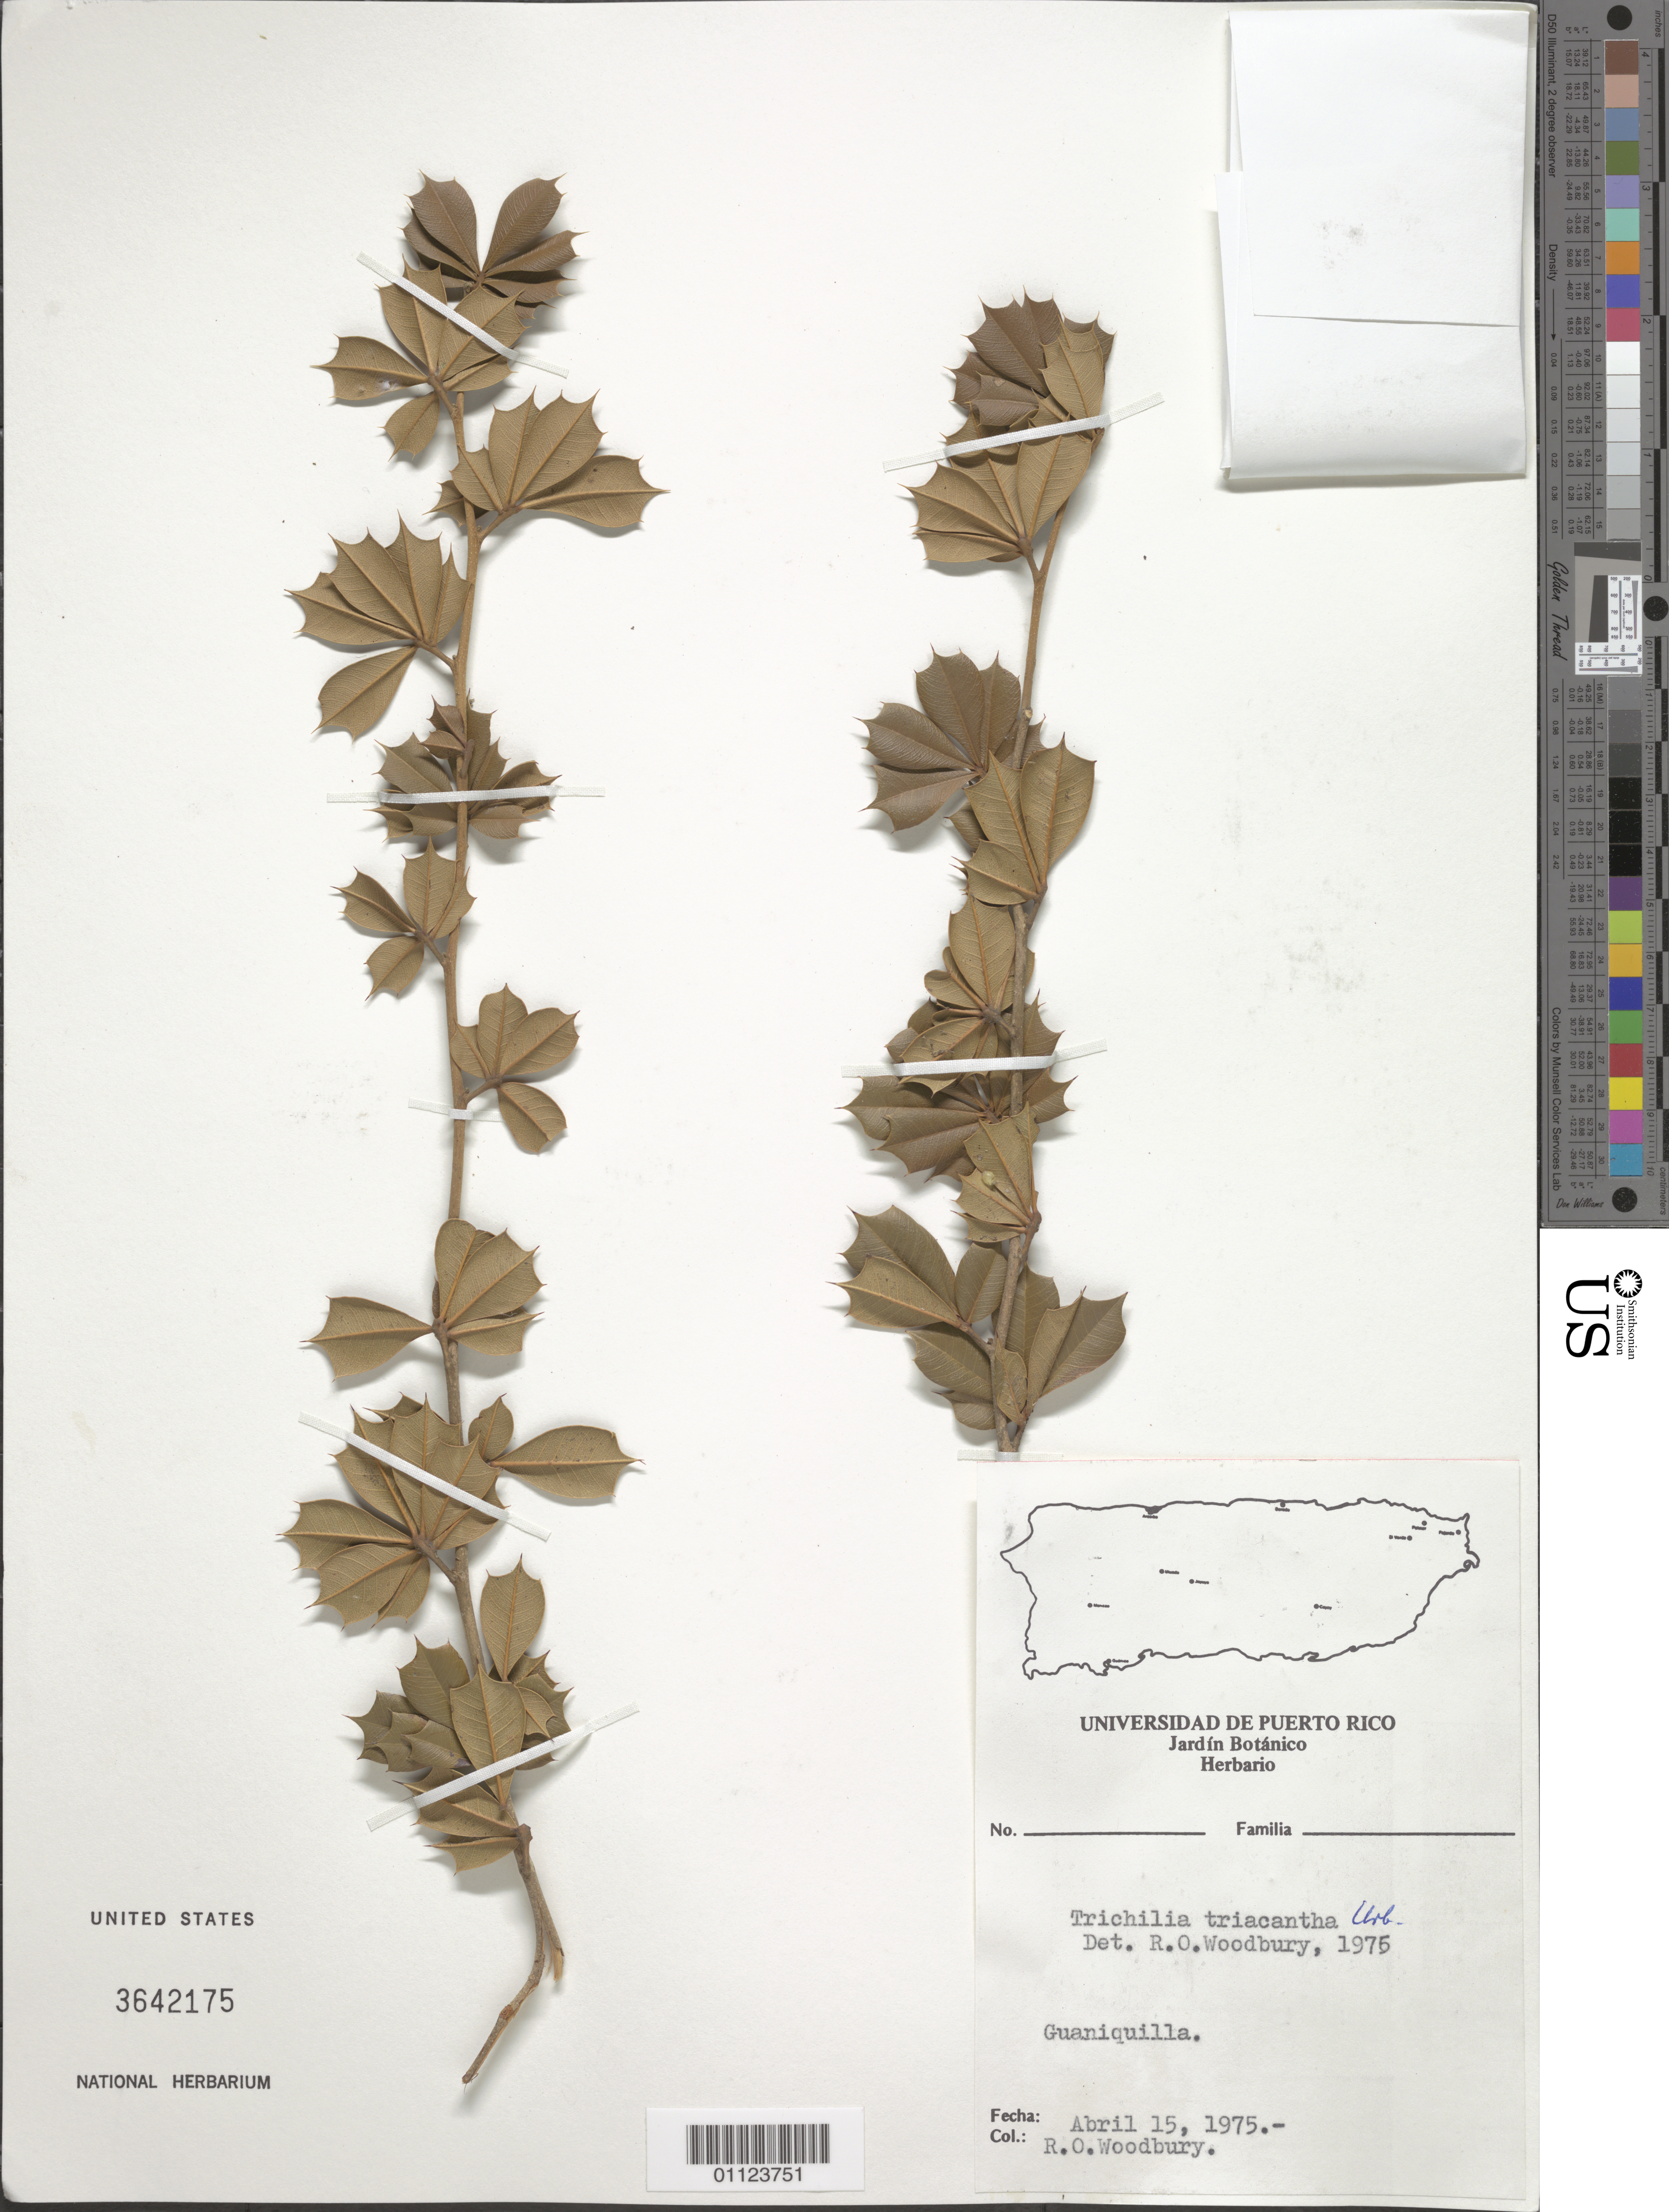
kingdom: Plantae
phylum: Tracheophyta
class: Magnoliopsida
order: Sapindales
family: Meliaceae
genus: Trichilia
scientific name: Trichilia triacantha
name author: Urb.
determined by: Woodbury, R. O.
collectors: R. O. Woodbury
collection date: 1975-04-15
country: Puerto Rico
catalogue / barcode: US 3642175